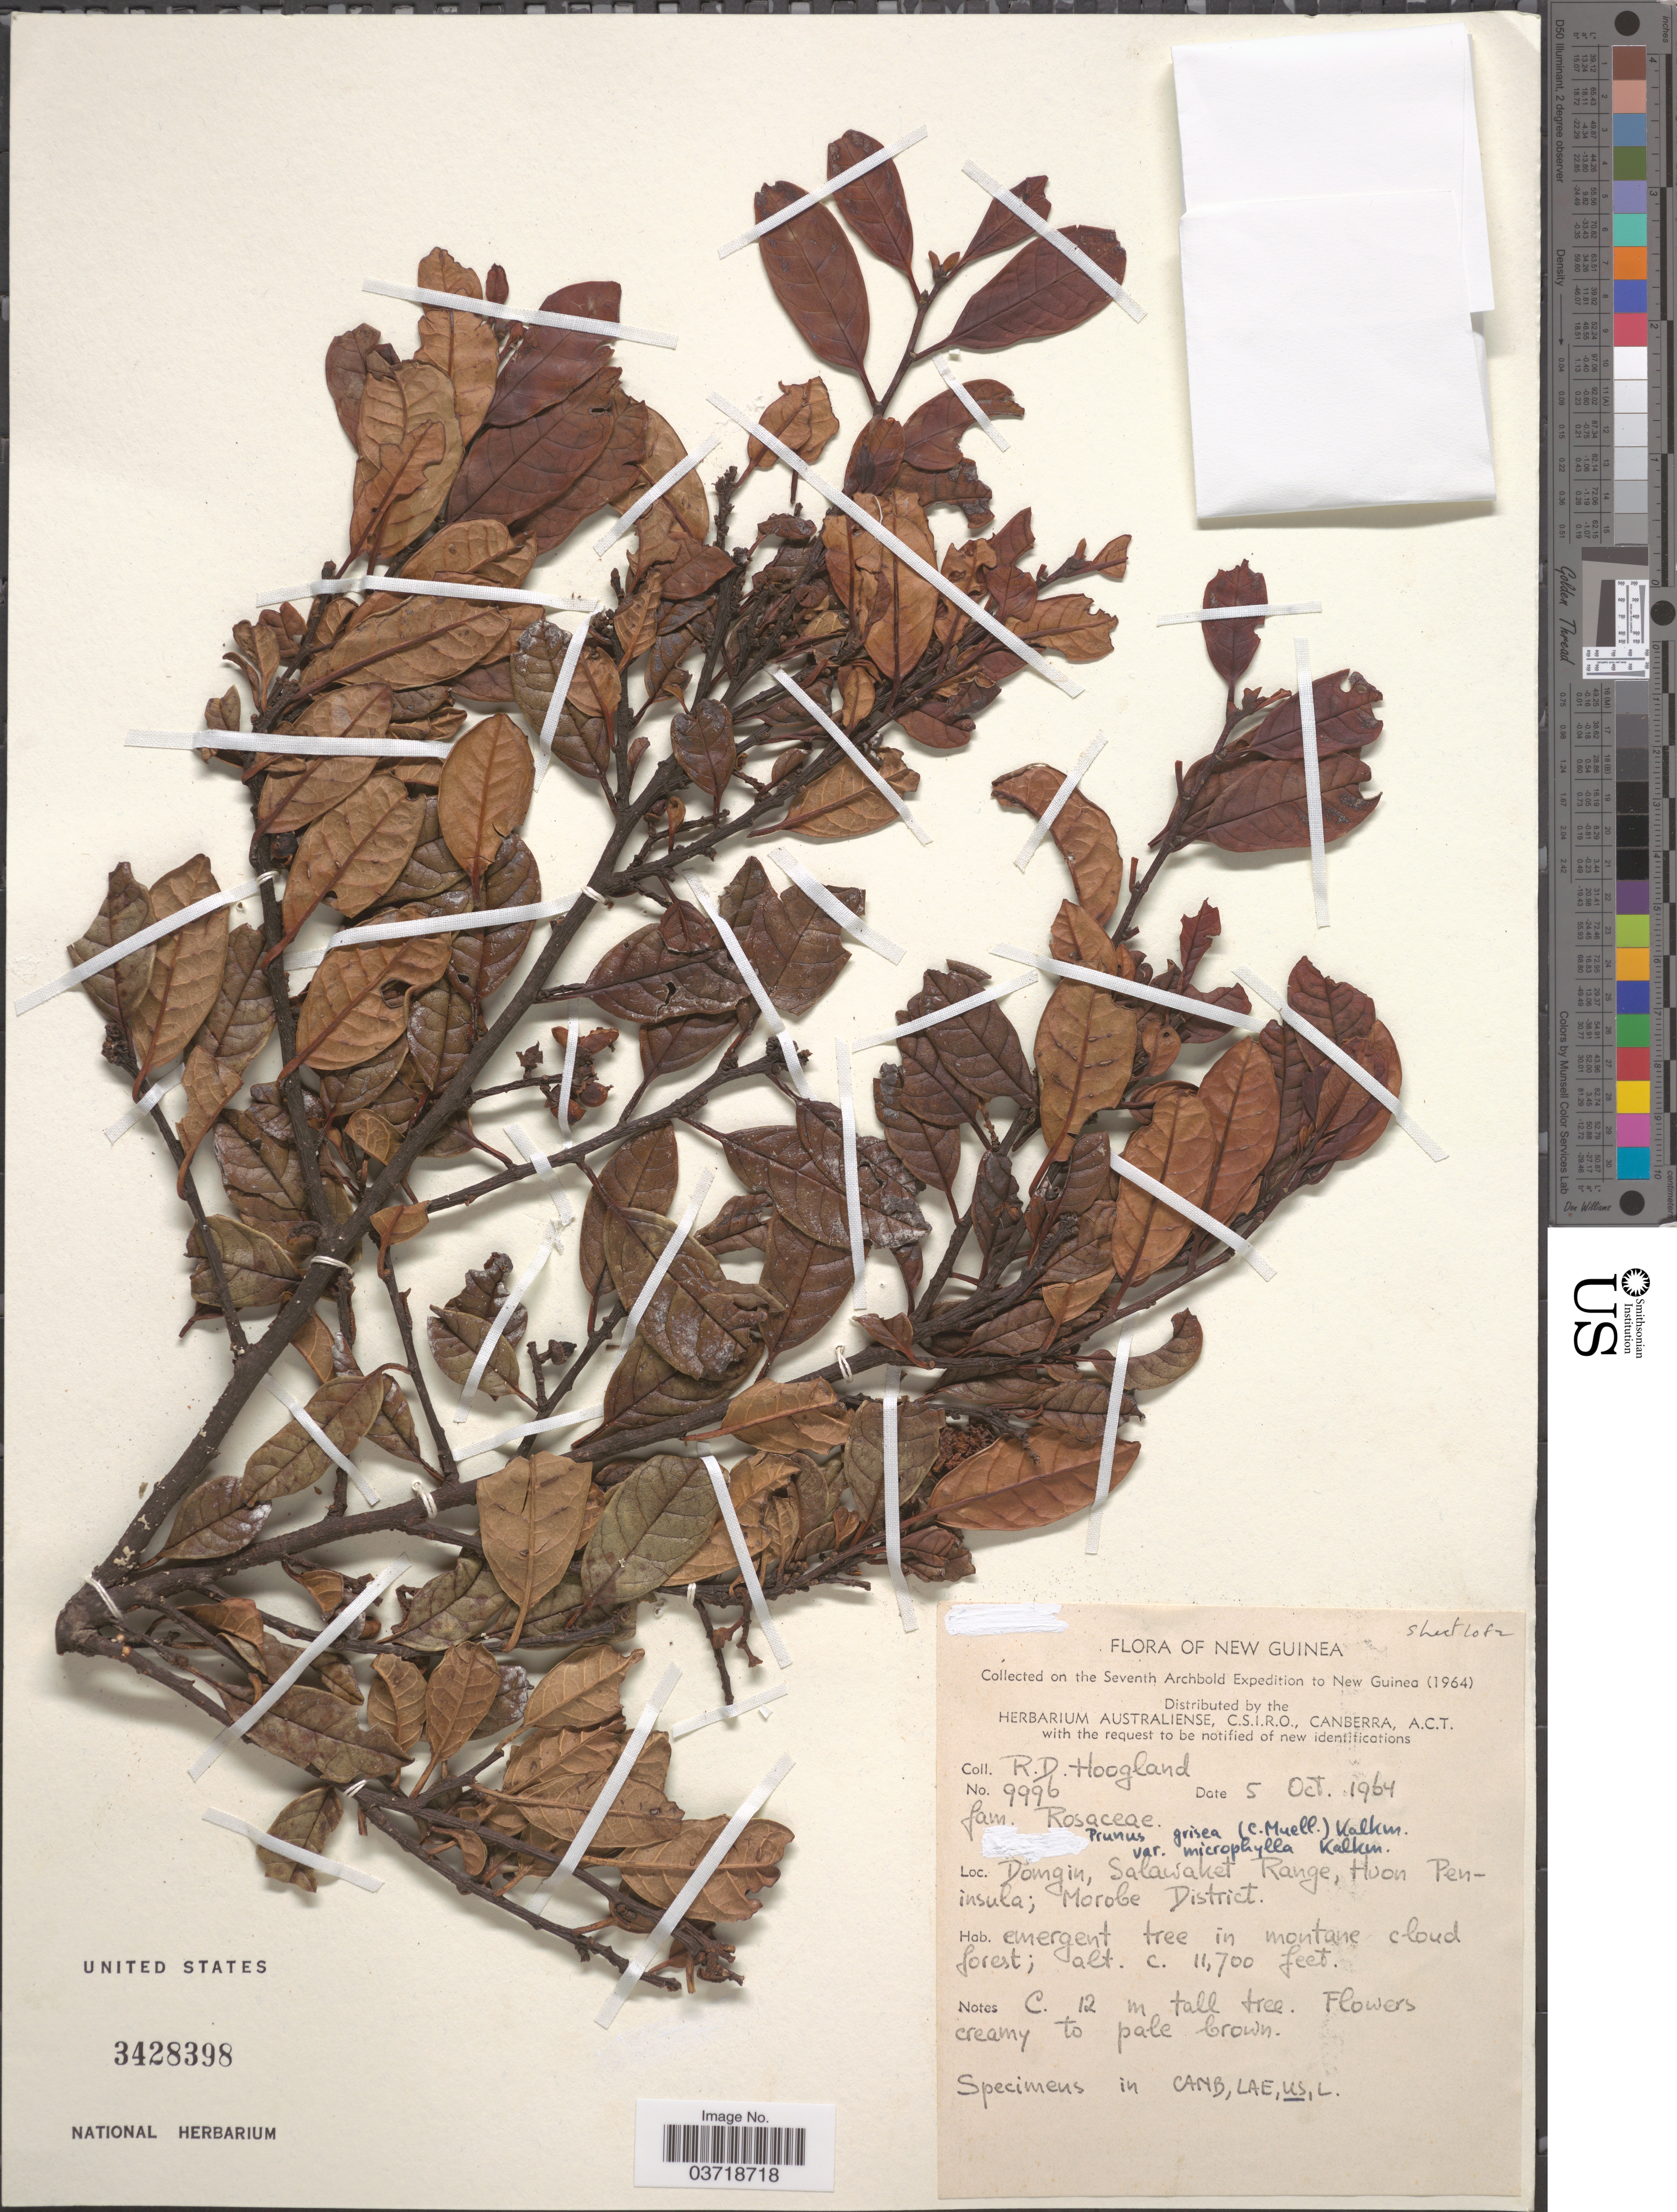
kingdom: Plantae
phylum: Tracheophyta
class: Magnoliopsida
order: Rosales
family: Rosaceae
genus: Prunus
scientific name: Prunus grisea var. microphylla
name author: Kalkman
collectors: R. D. Hoogland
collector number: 9996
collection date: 1964-10-05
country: Papua New Guinea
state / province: Morobe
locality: New Guinea. Domgin, Salawaket Range, Huon Peninsula; Morobe District.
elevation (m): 3566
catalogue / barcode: US 3428398